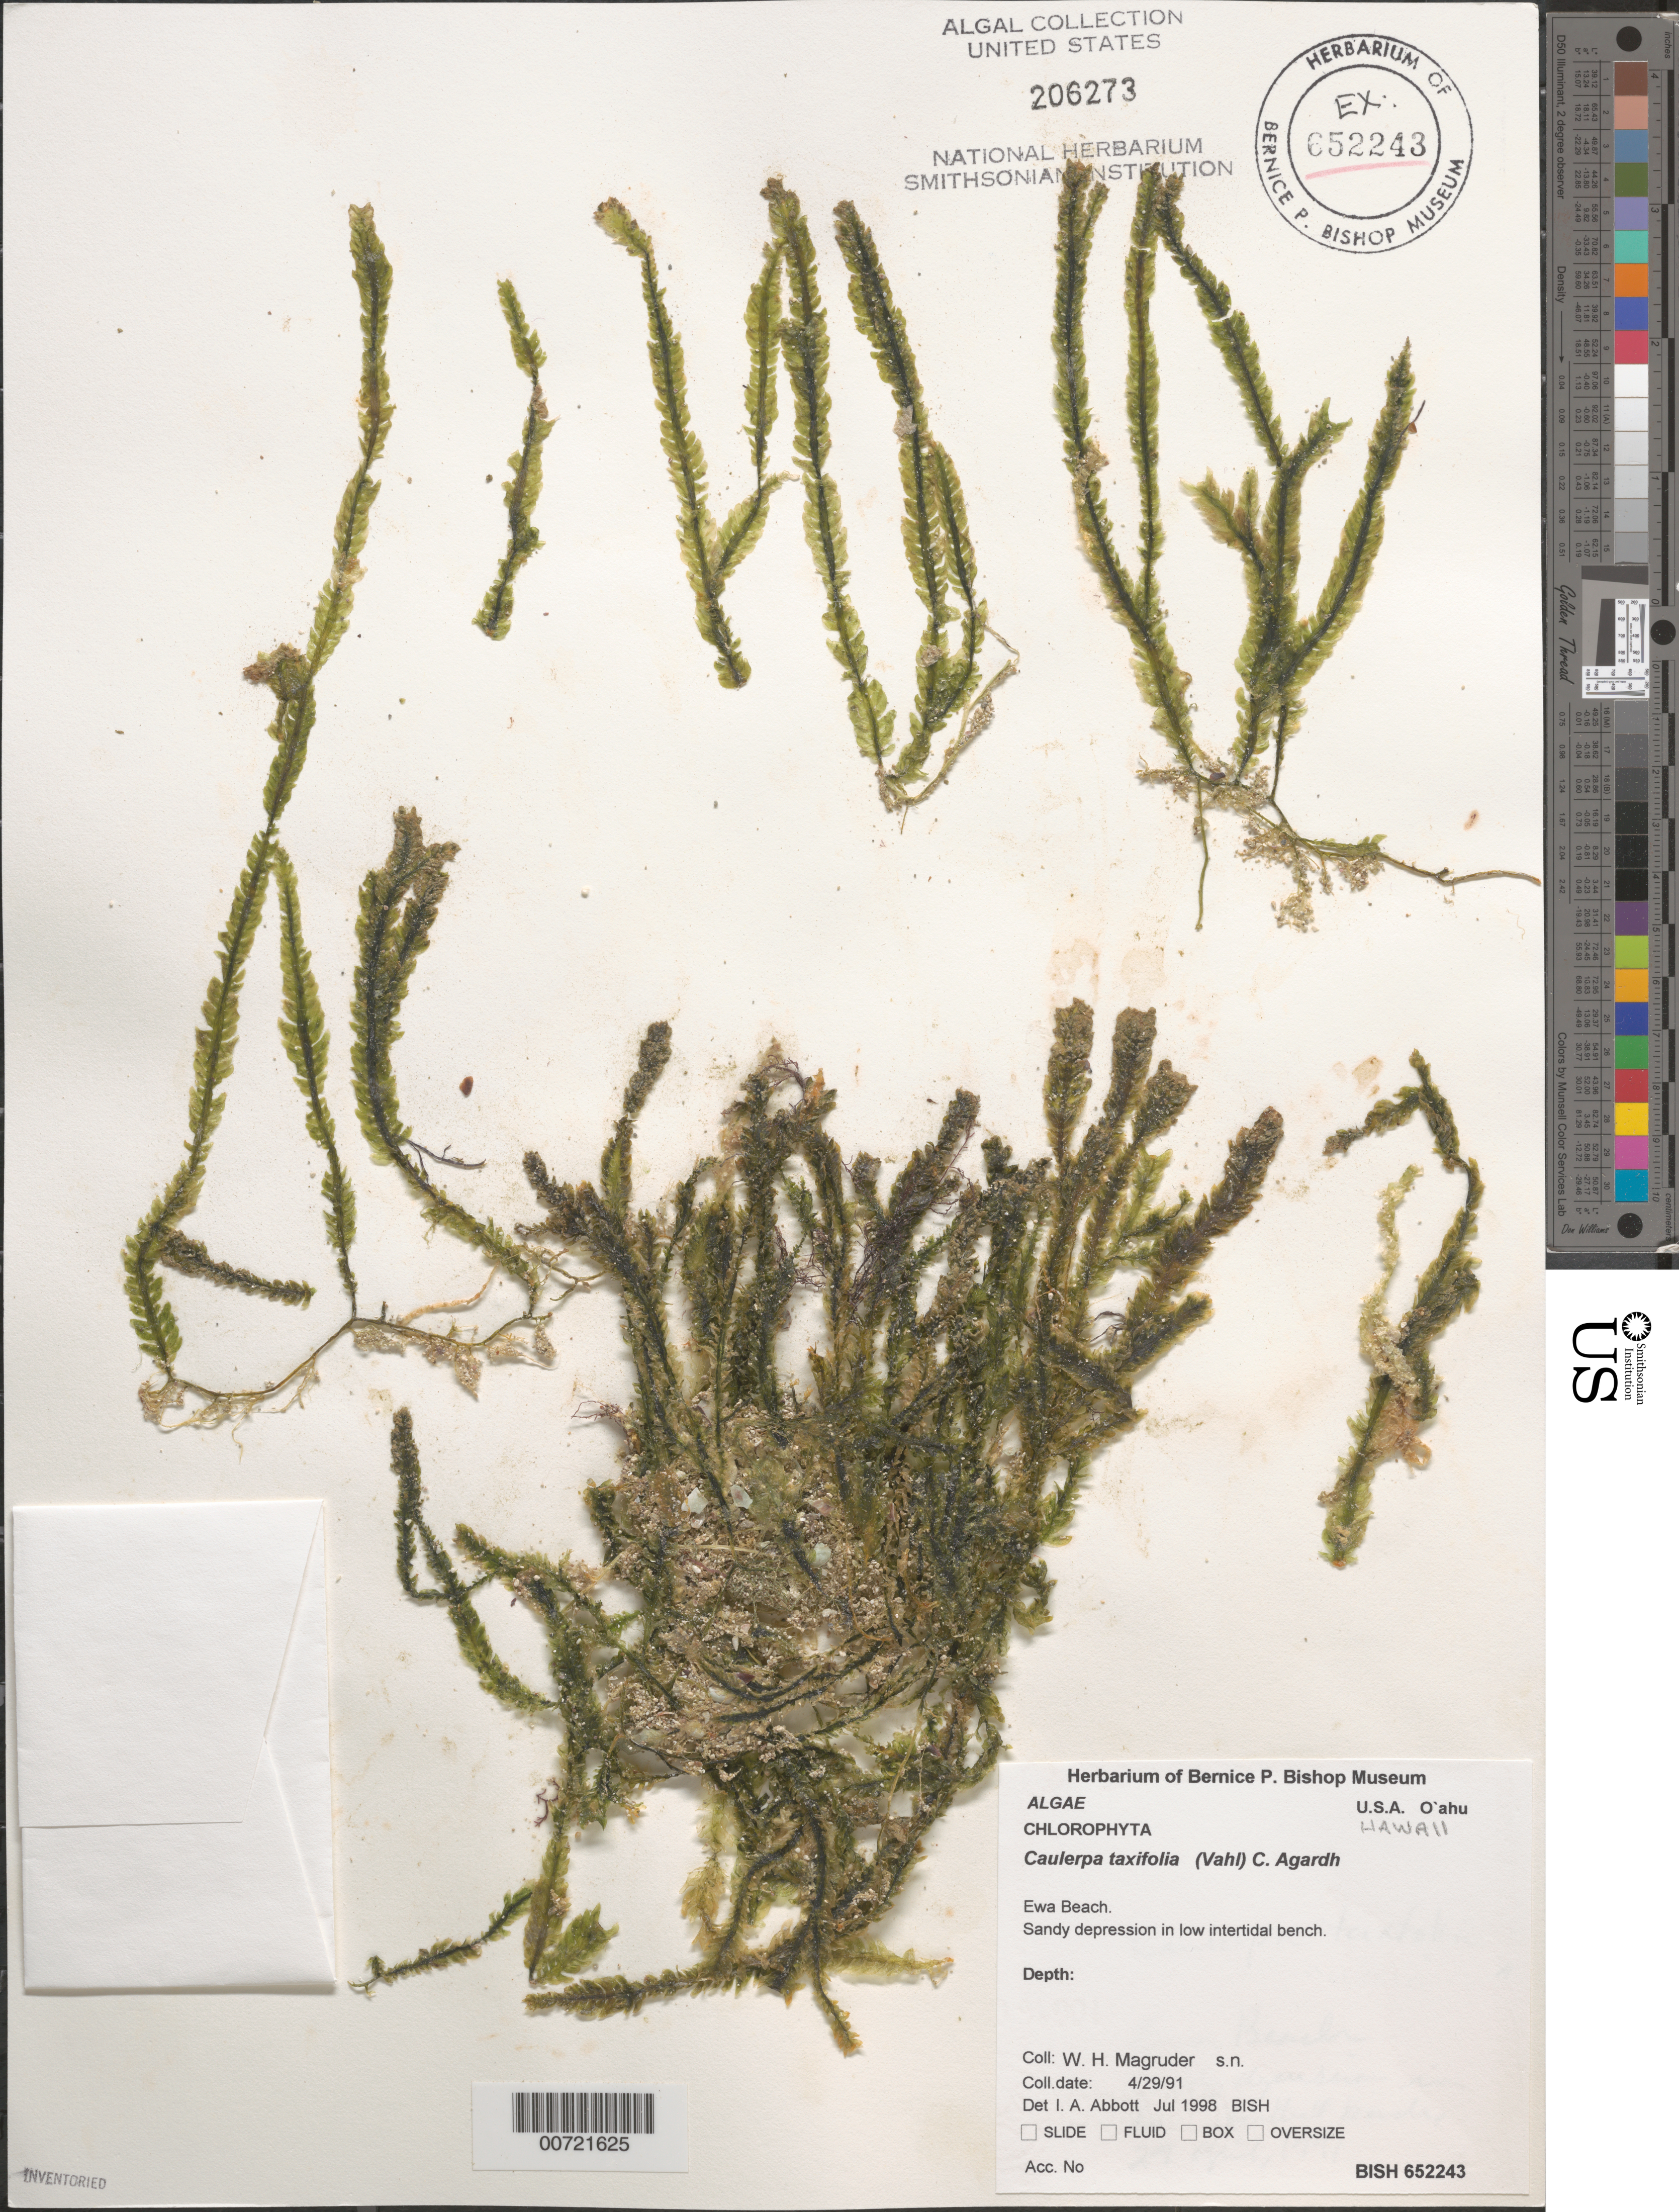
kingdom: Plantae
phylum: Chlorophyta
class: Ulvophyceae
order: Bryopsidales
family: Caulerpaceae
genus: Caulerpa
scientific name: Caulerpa taxifolia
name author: (M. Vahl) C. Agardh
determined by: Abbott, Isabella A.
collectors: W. Magruder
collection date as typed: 29 Apr 1991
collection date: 1991-04-29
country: United States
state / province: Hawaii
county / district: Honolulu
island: Oahu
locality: Ewa Beach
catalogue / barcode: US 206273